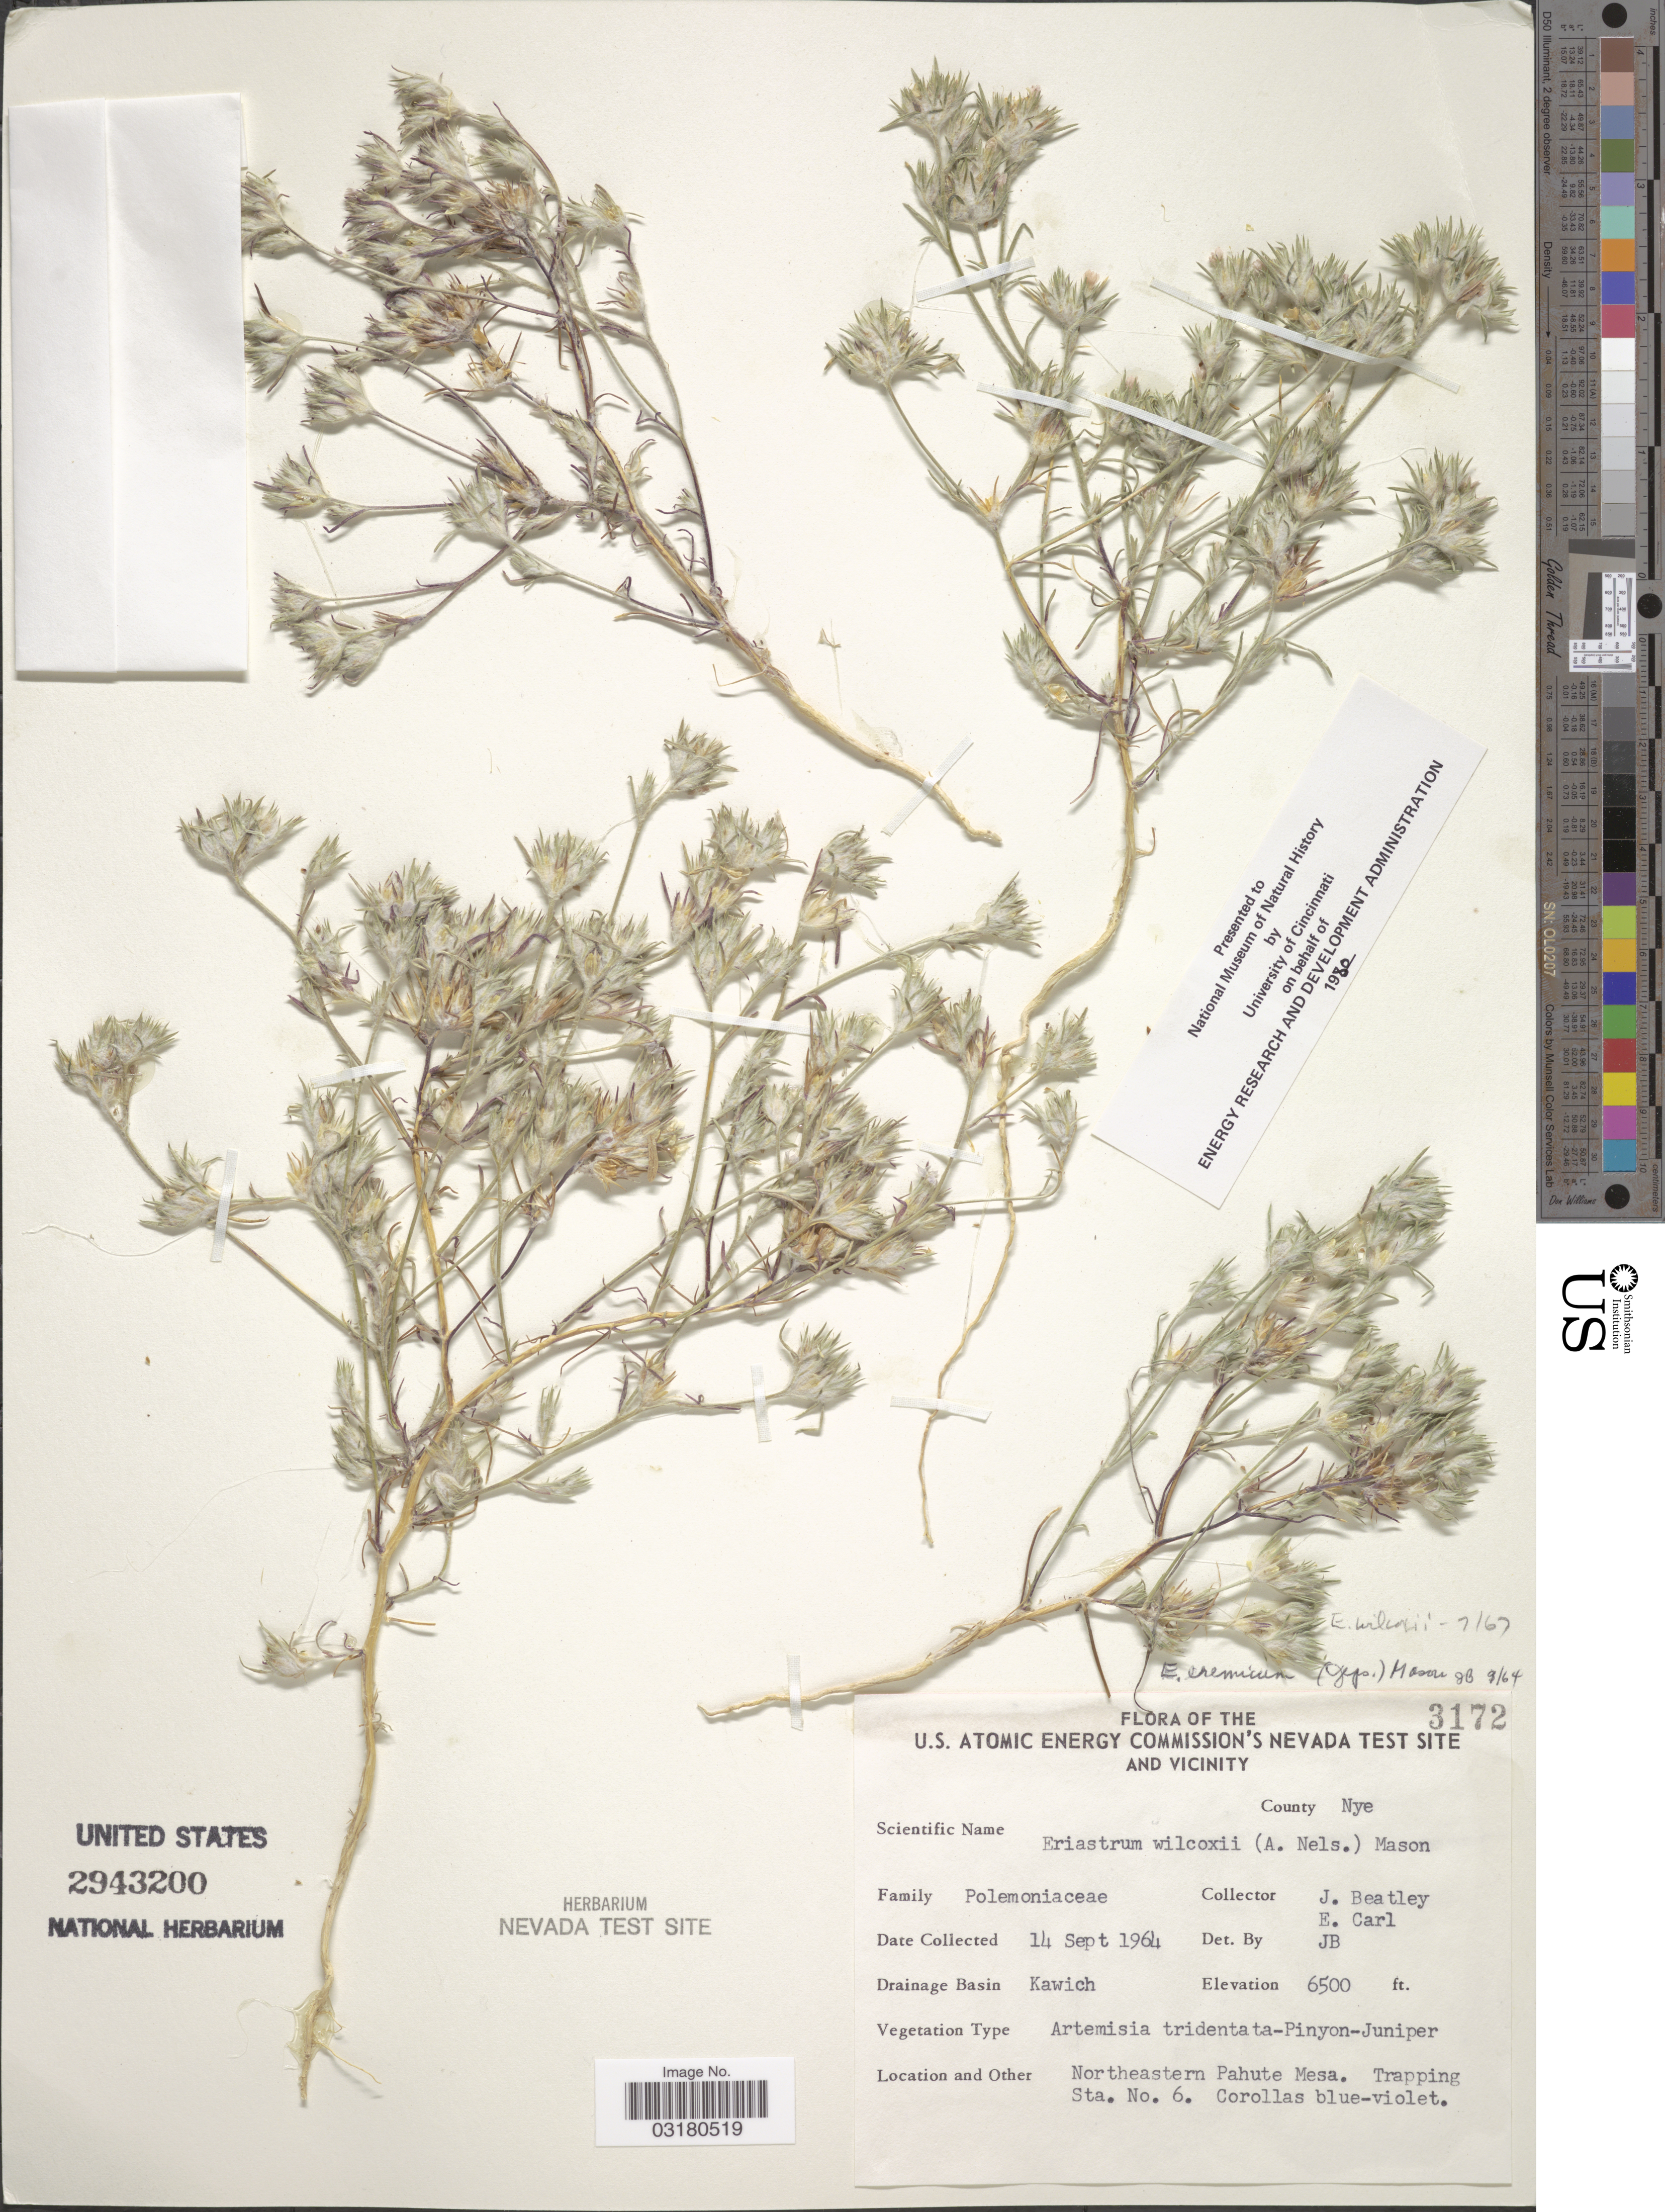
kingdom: Plantae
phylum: Tracheophyta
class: Magnoliopsida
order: Ericales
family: Polemoniaceae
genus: Eriastrum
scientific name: Eriastrum wilcoxii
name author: (A. Nelson) H. Mason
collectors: J. C. Beatley & E. Carl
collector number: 3172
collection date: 1964-09-14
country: United States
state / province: Nevada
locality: U.S. Atomic Energy Commission's Nevada Test Site and Vicinity. County Nye. Drainage Basin Kawich. Northeastern Pahute Mesa. Trapping Sta. No. 6.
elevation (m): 1981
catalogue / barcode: US 2943200